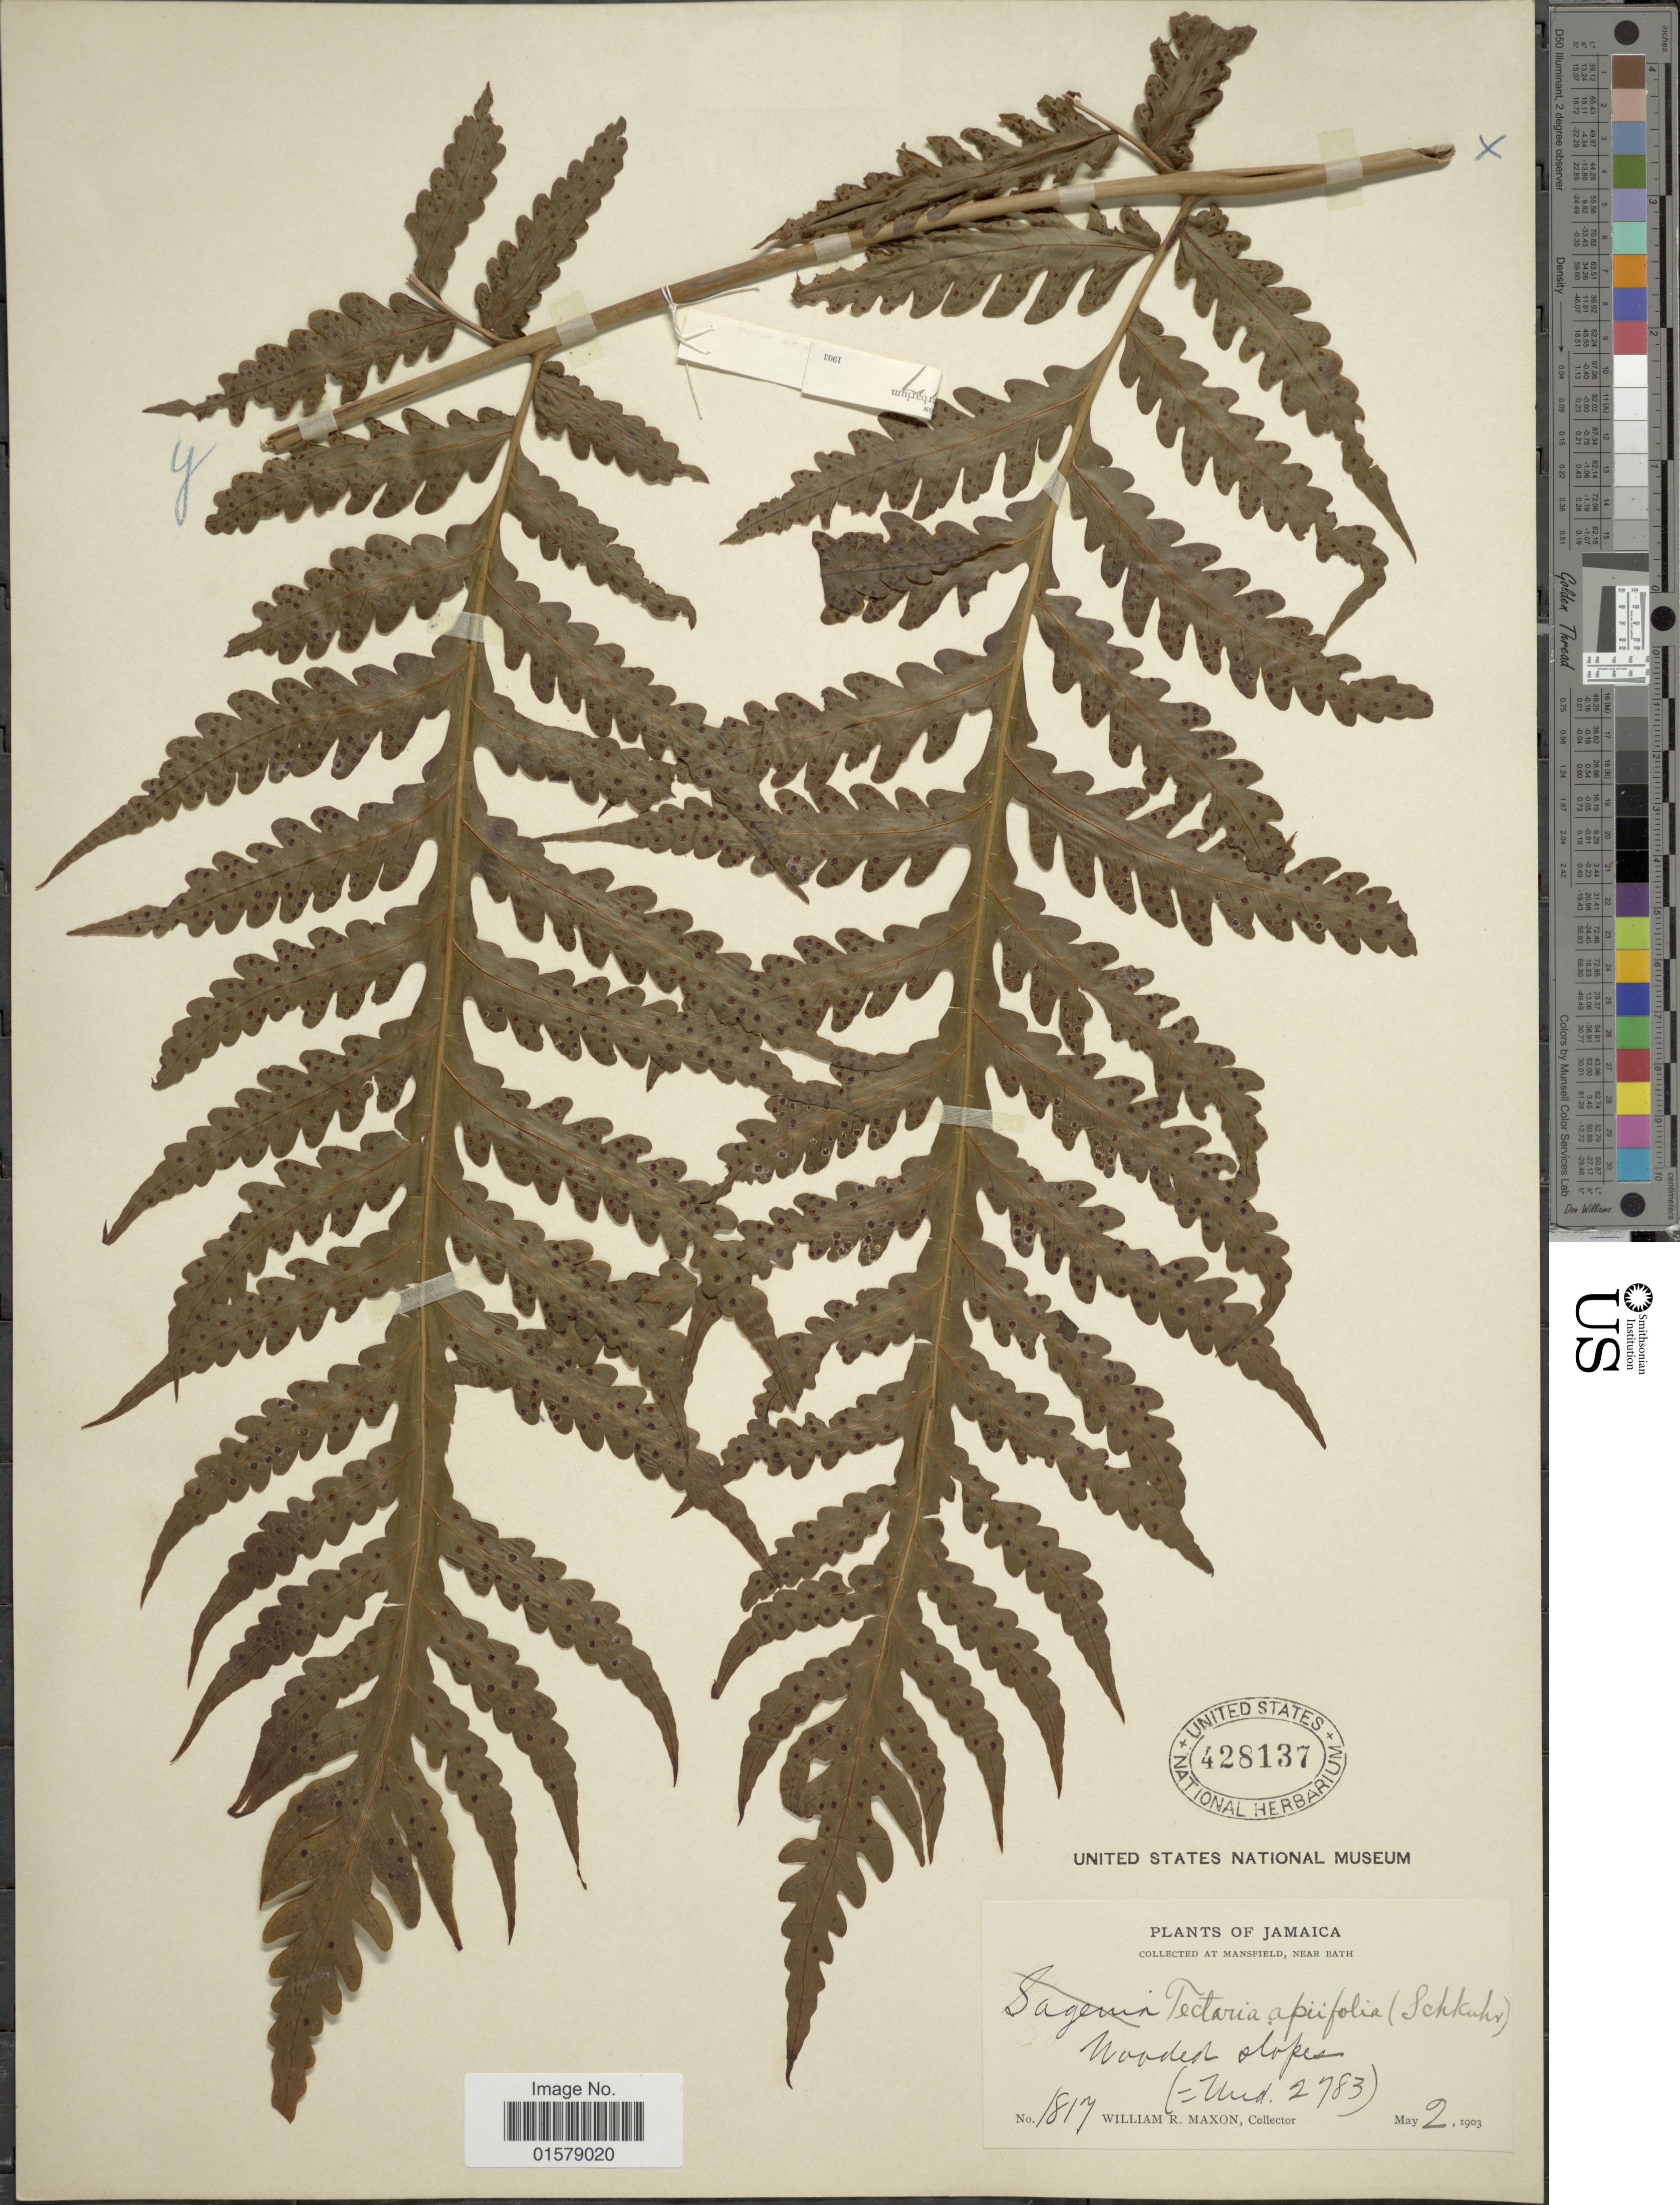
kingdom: Plantae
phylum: Tracheophyta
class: Polypodiopsida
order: Polypodiales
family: Tectariaceae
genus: Tectaria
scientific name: Tectaria apiifolia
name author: (Schkuhr) Copel.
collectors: W. R. Maxon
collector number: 1817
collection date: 1903-05-02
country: Jamaica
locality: At Mansfield, near Bath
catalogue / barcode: US 428137